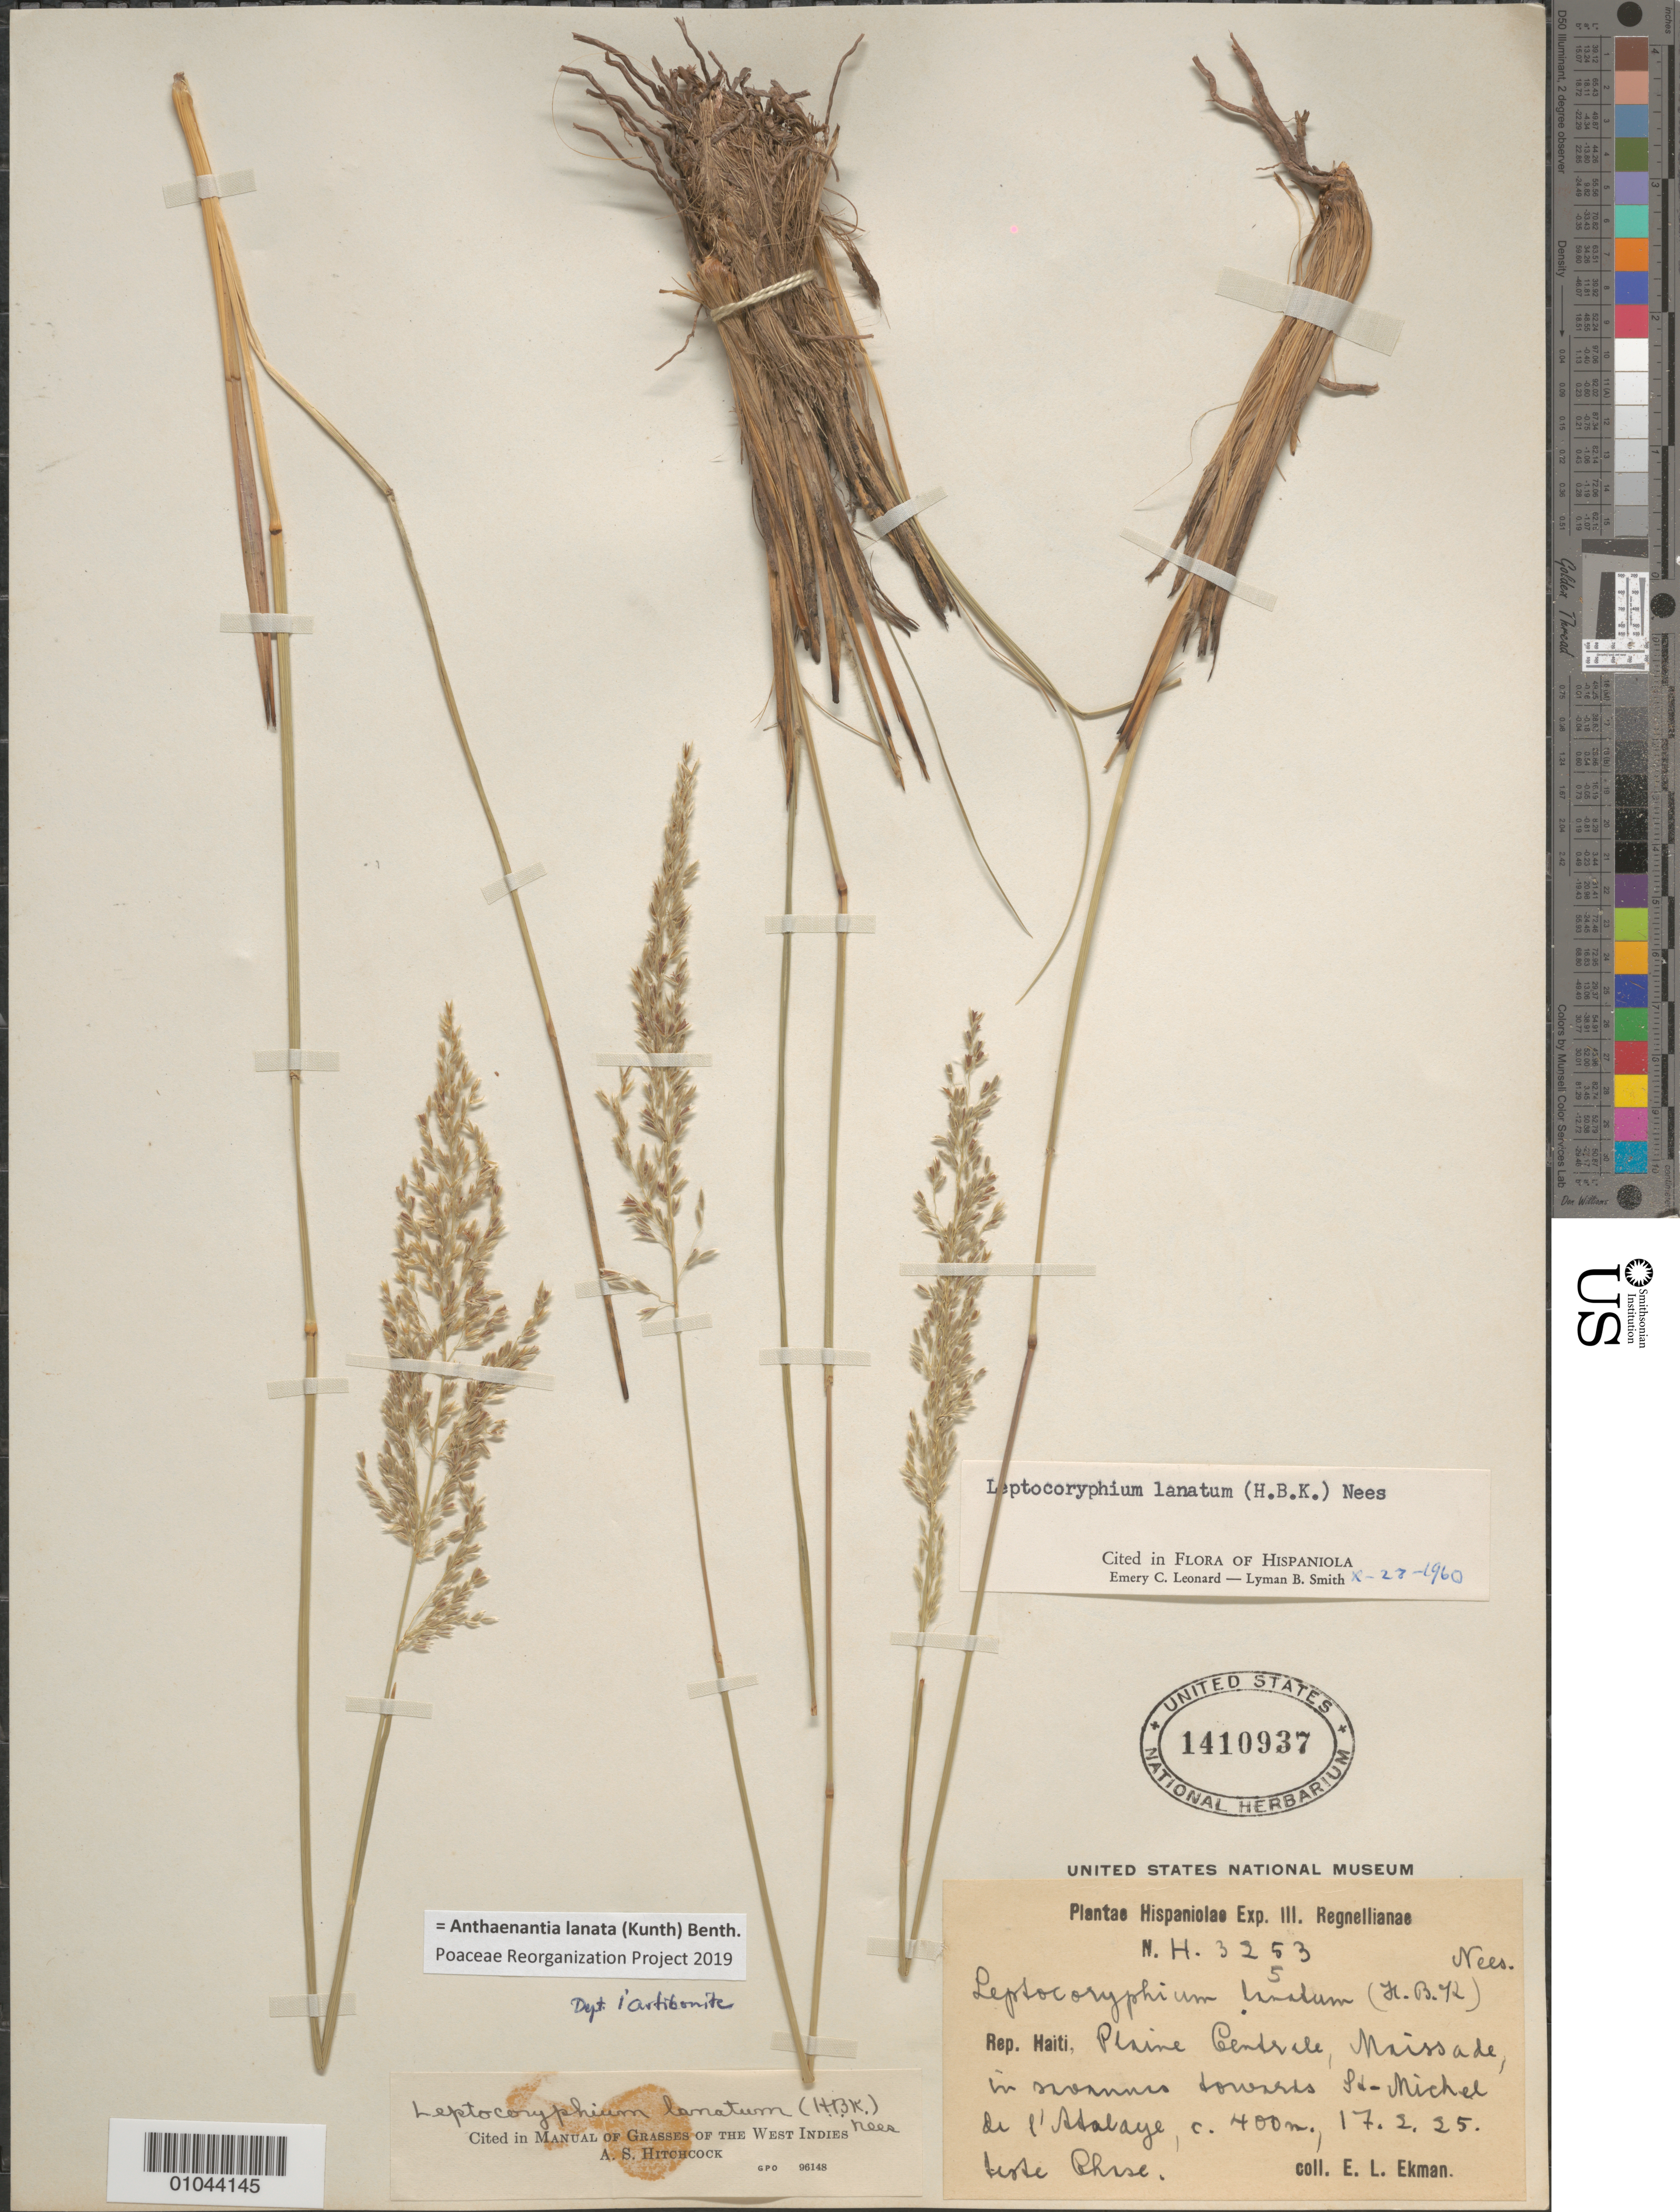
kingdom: Plantae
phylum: Tracheophyta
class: Liliopsida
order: Poales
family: Poaceae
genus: Leptocoryphium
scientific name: Leptocoryphium lanatum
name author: (Kunth) Nees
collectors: E. L. Ekman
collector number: H 3253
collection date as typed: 17 Feb 1925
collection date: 1925-02-17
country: Haiti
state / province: Artibonite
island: Hispaniola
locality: Plain Centre, Maissade towards st. Michel de l'Atalaye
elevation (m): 400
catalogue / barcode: US 1410937